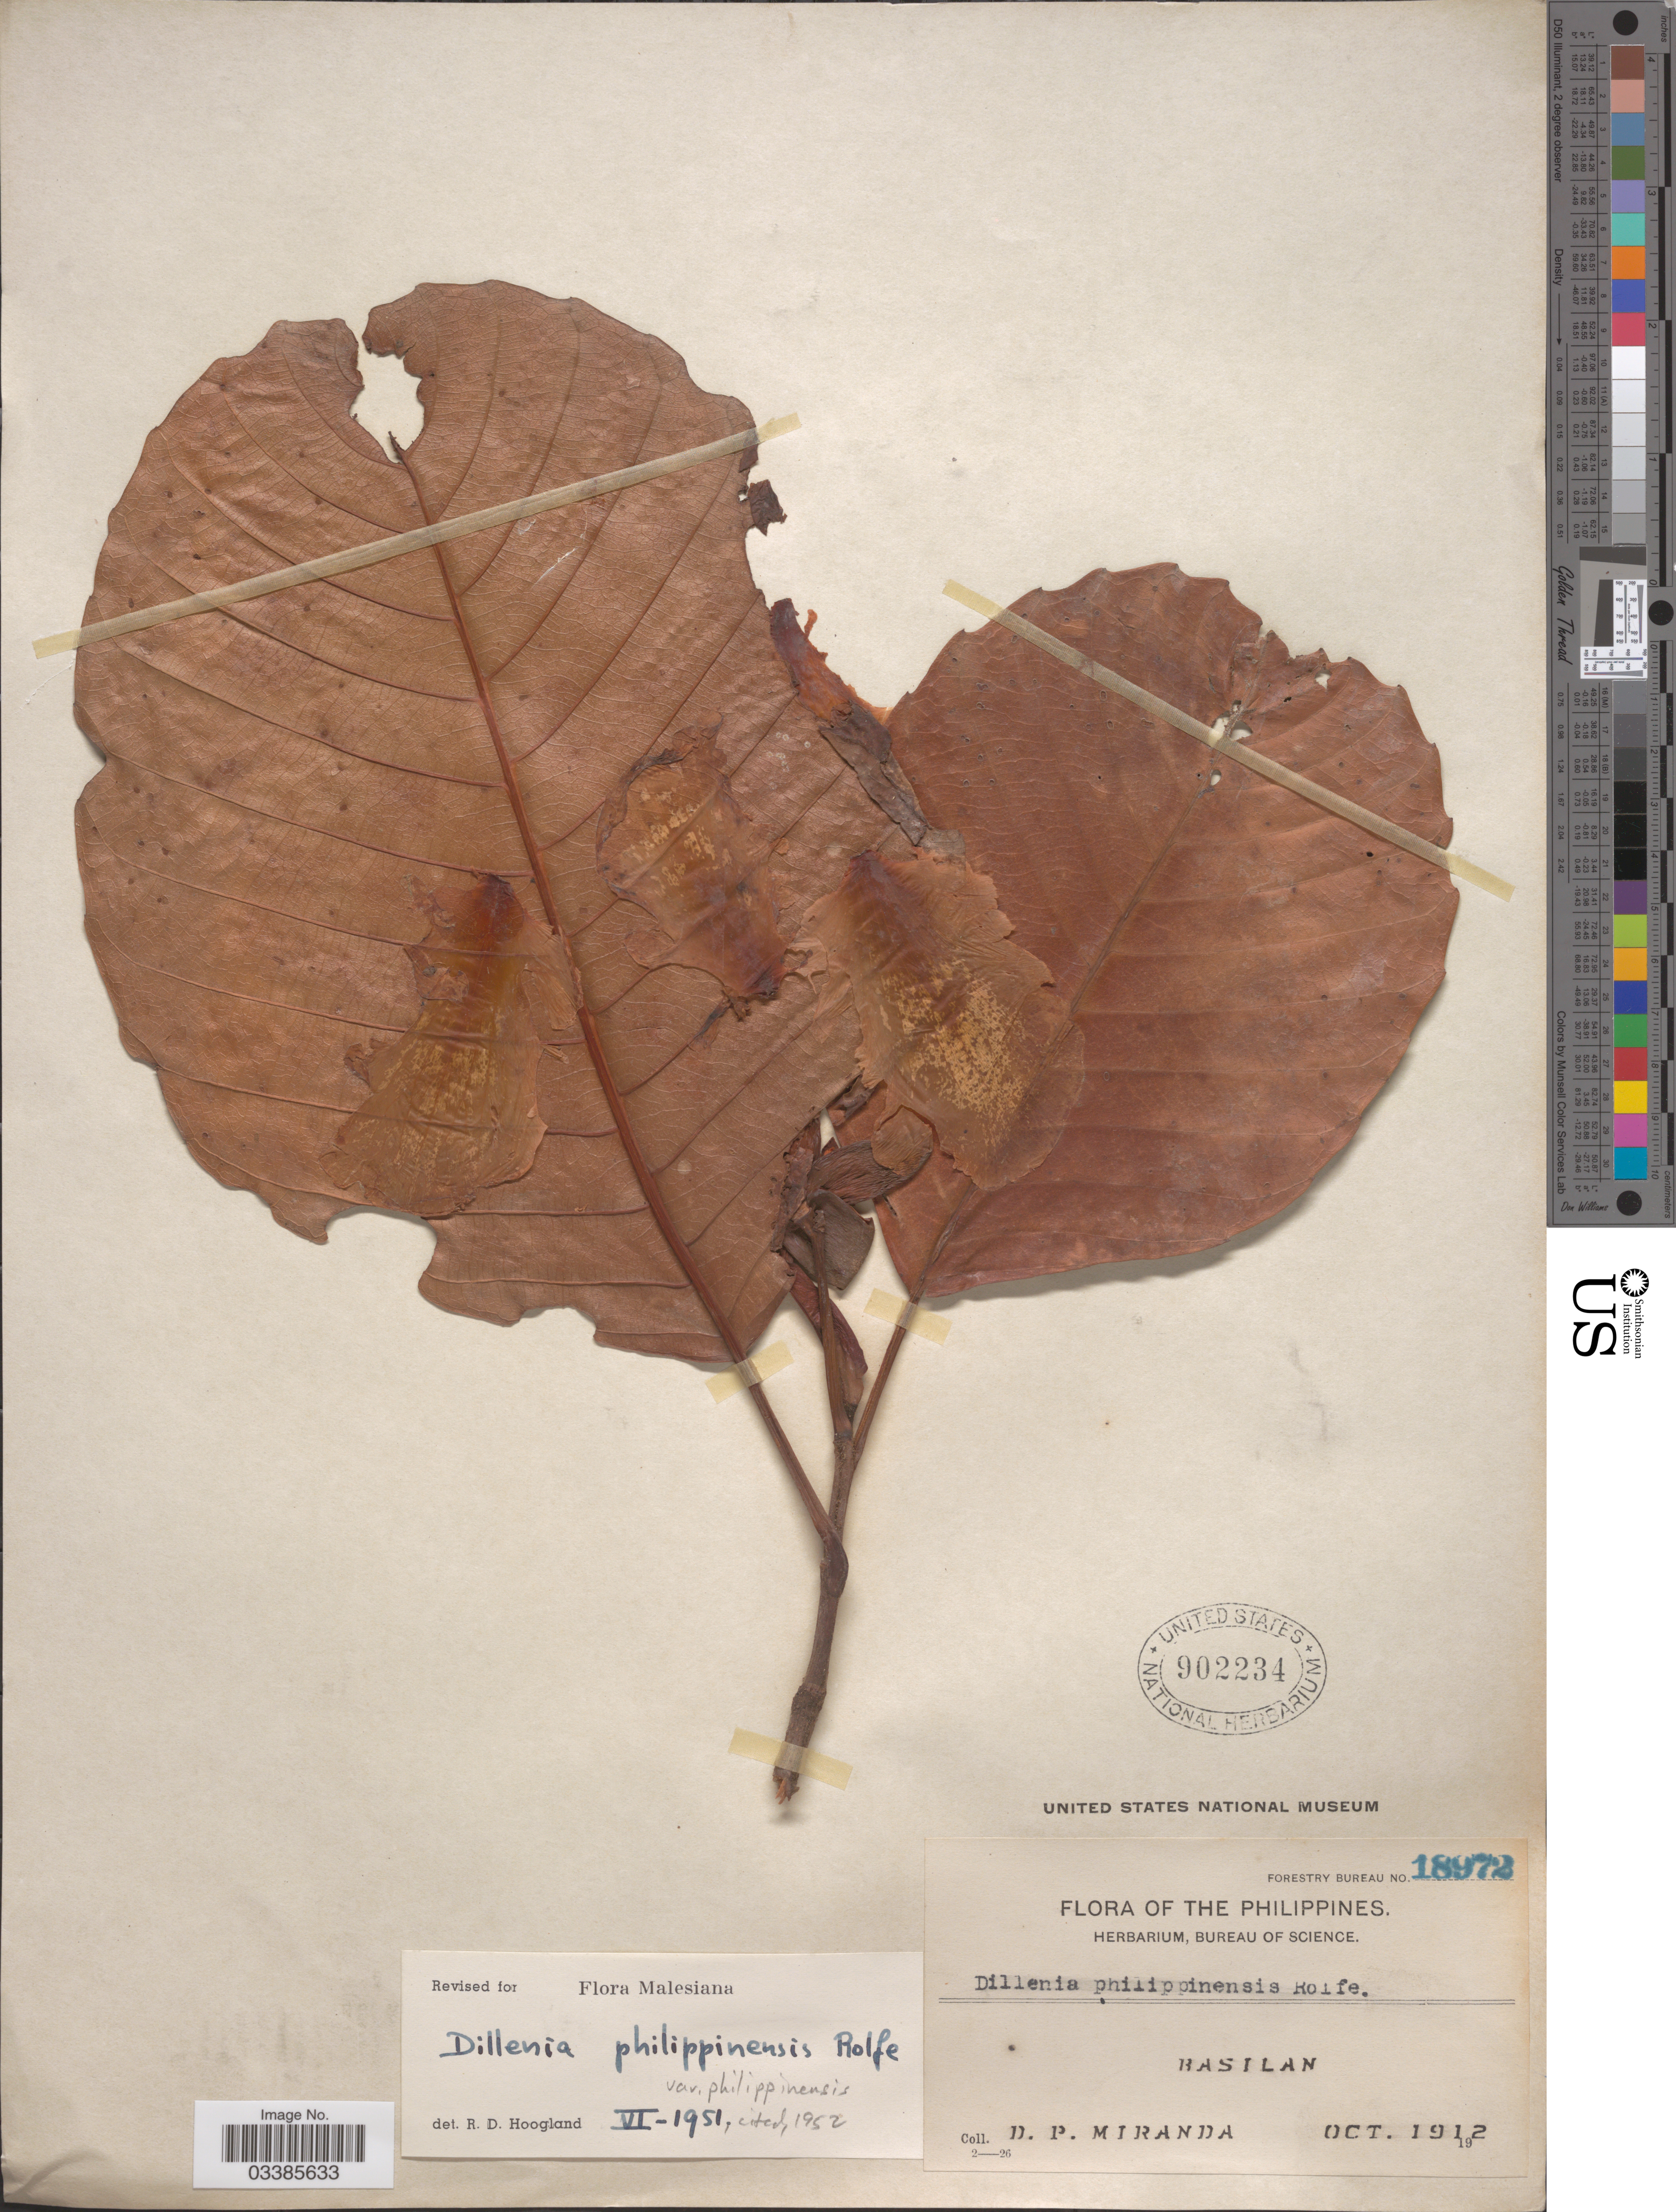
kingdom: Plantae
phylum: Tracheophyta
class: Magnoliopsida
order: Dilleniales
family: Dilleniaceae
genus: Dillenia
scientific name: Dillenia philippinensis var. philippinensis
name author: Rolfe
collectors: D. P. Miranda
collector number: Forestry Bureau 18972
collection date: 1912-10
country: Philippines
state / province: Muslim Mindanao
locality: Basilan.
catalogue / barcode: US 902234